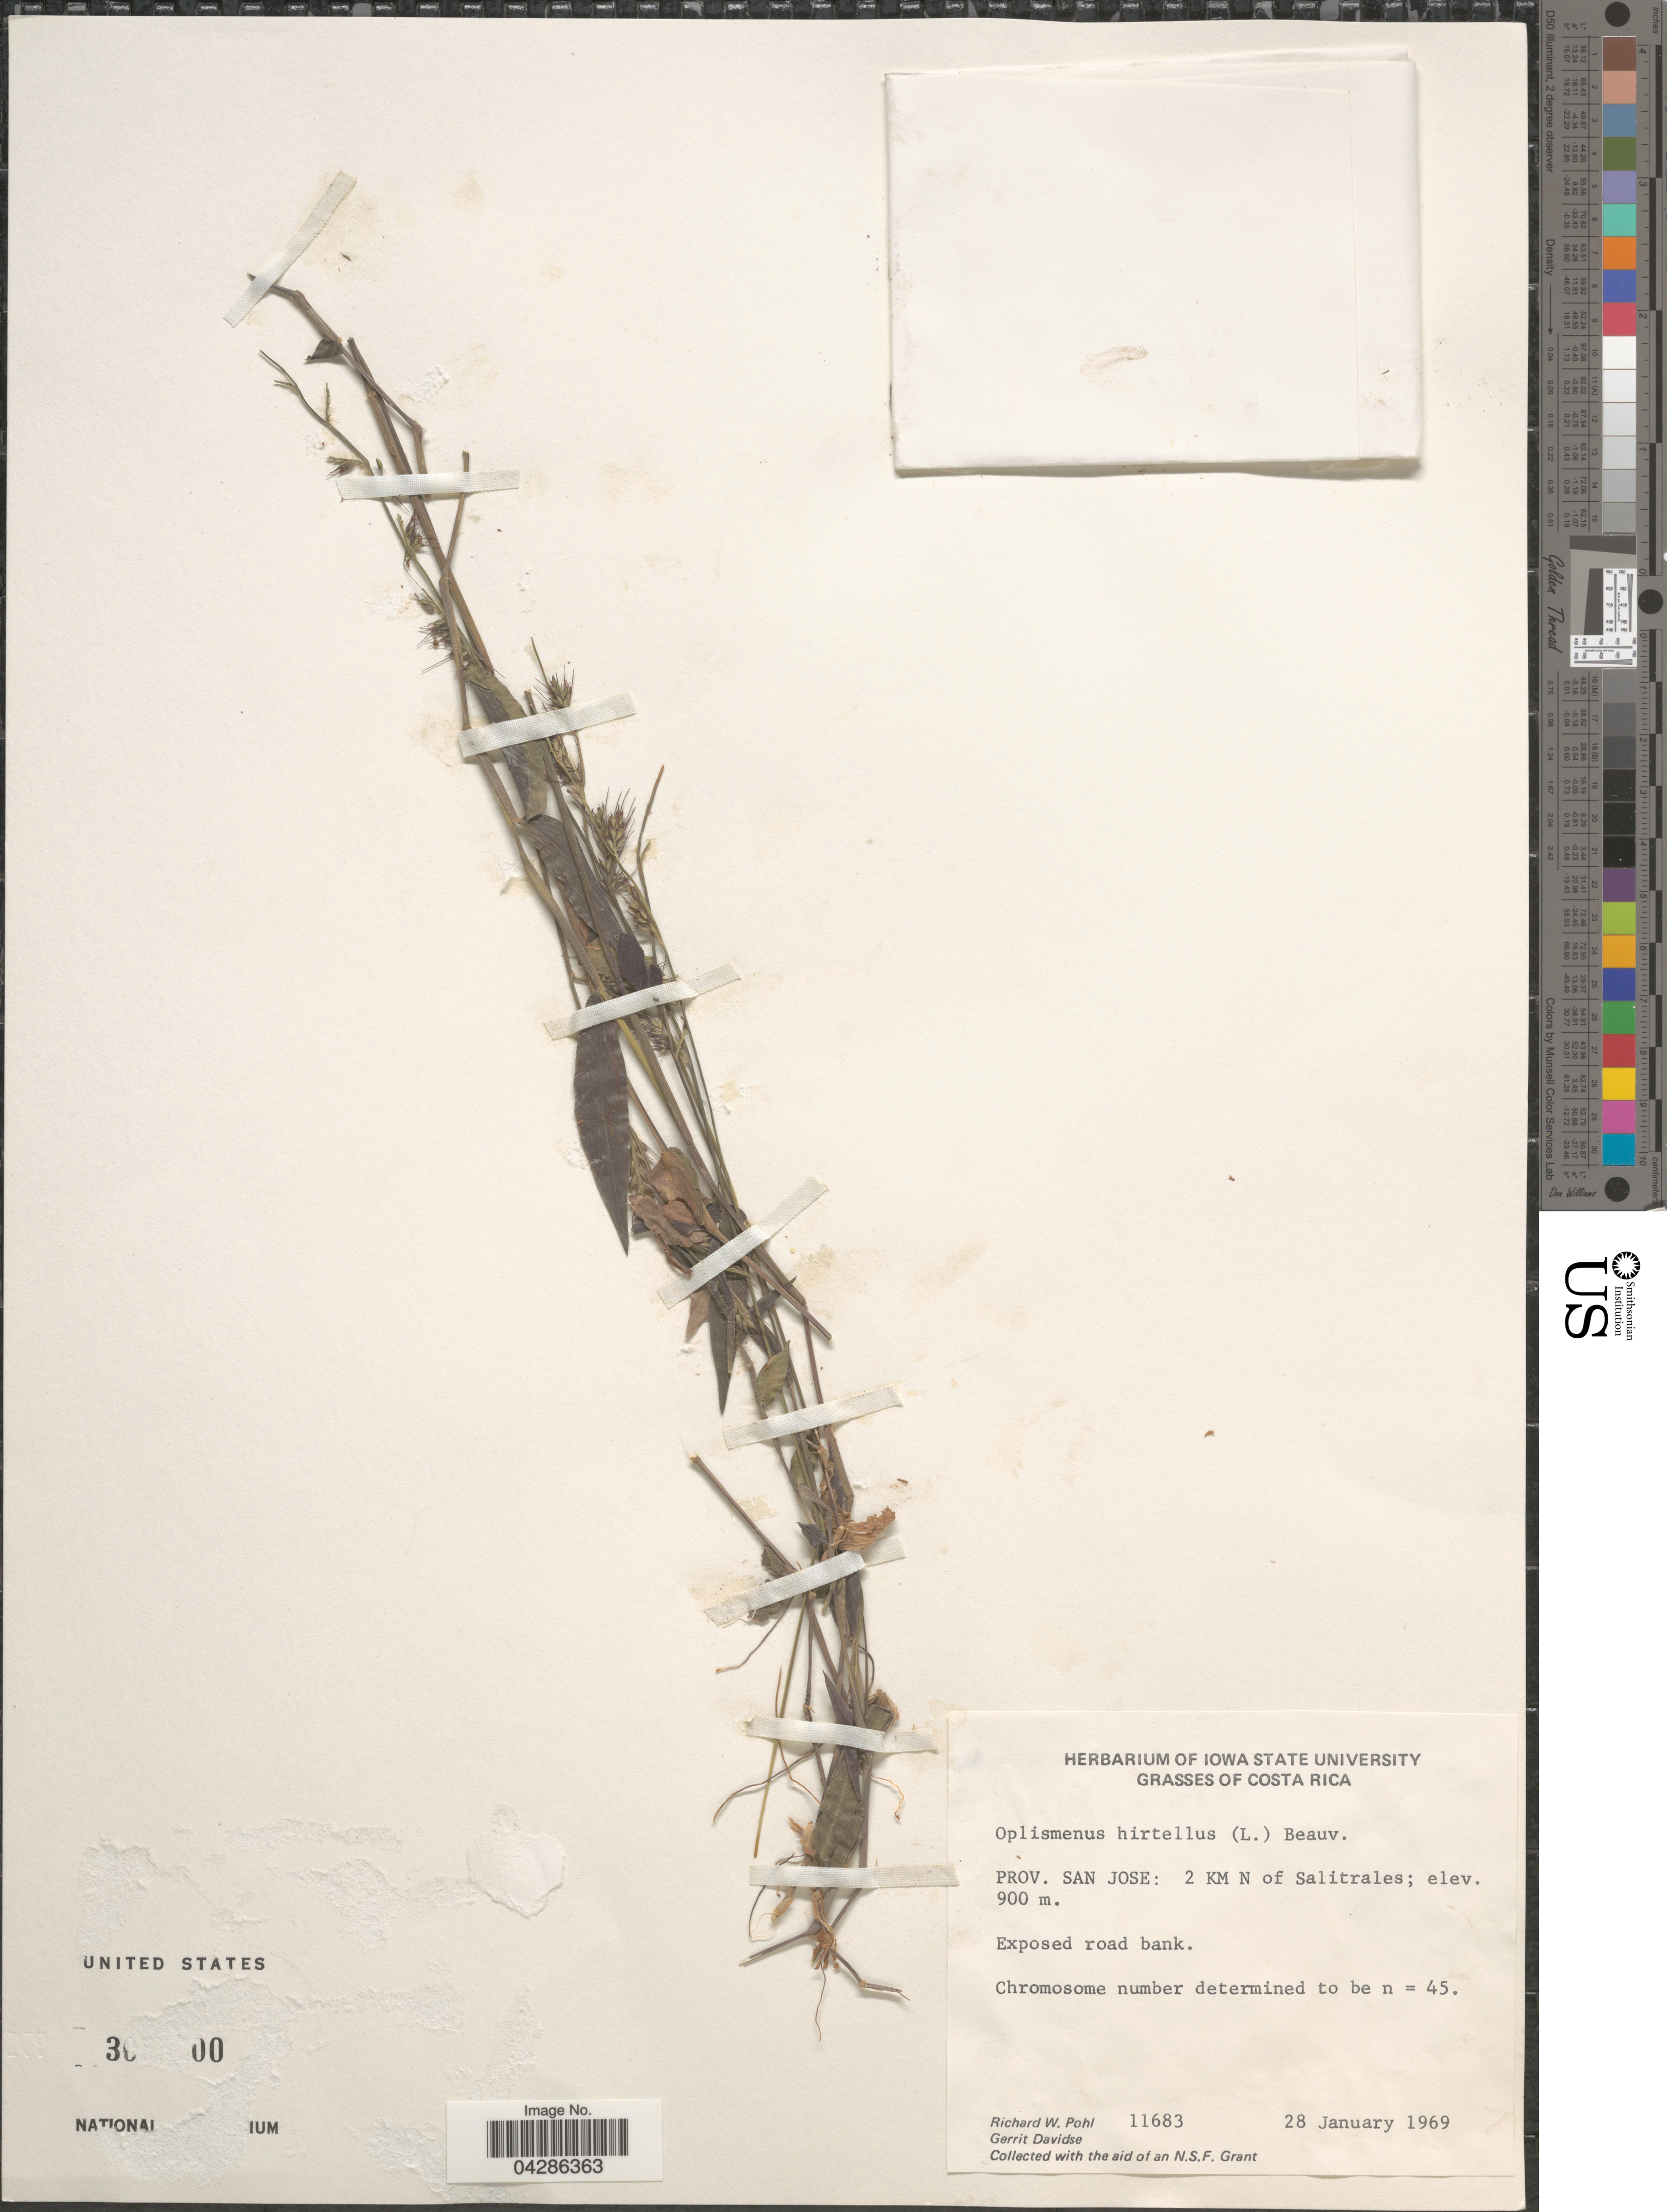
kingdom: Plantae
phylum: Tracheophyta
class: Liliopsida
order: Poales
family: Poaceae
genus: Oplismenus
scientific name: Oplismenus hirtellus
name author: (L.) P. Beauv.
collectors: R. W. Pohl & G. Davidse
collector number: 11683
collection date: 1969-01-28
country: Costa Rica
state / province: San José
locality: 2 Km N of Salitrales.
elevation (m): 900